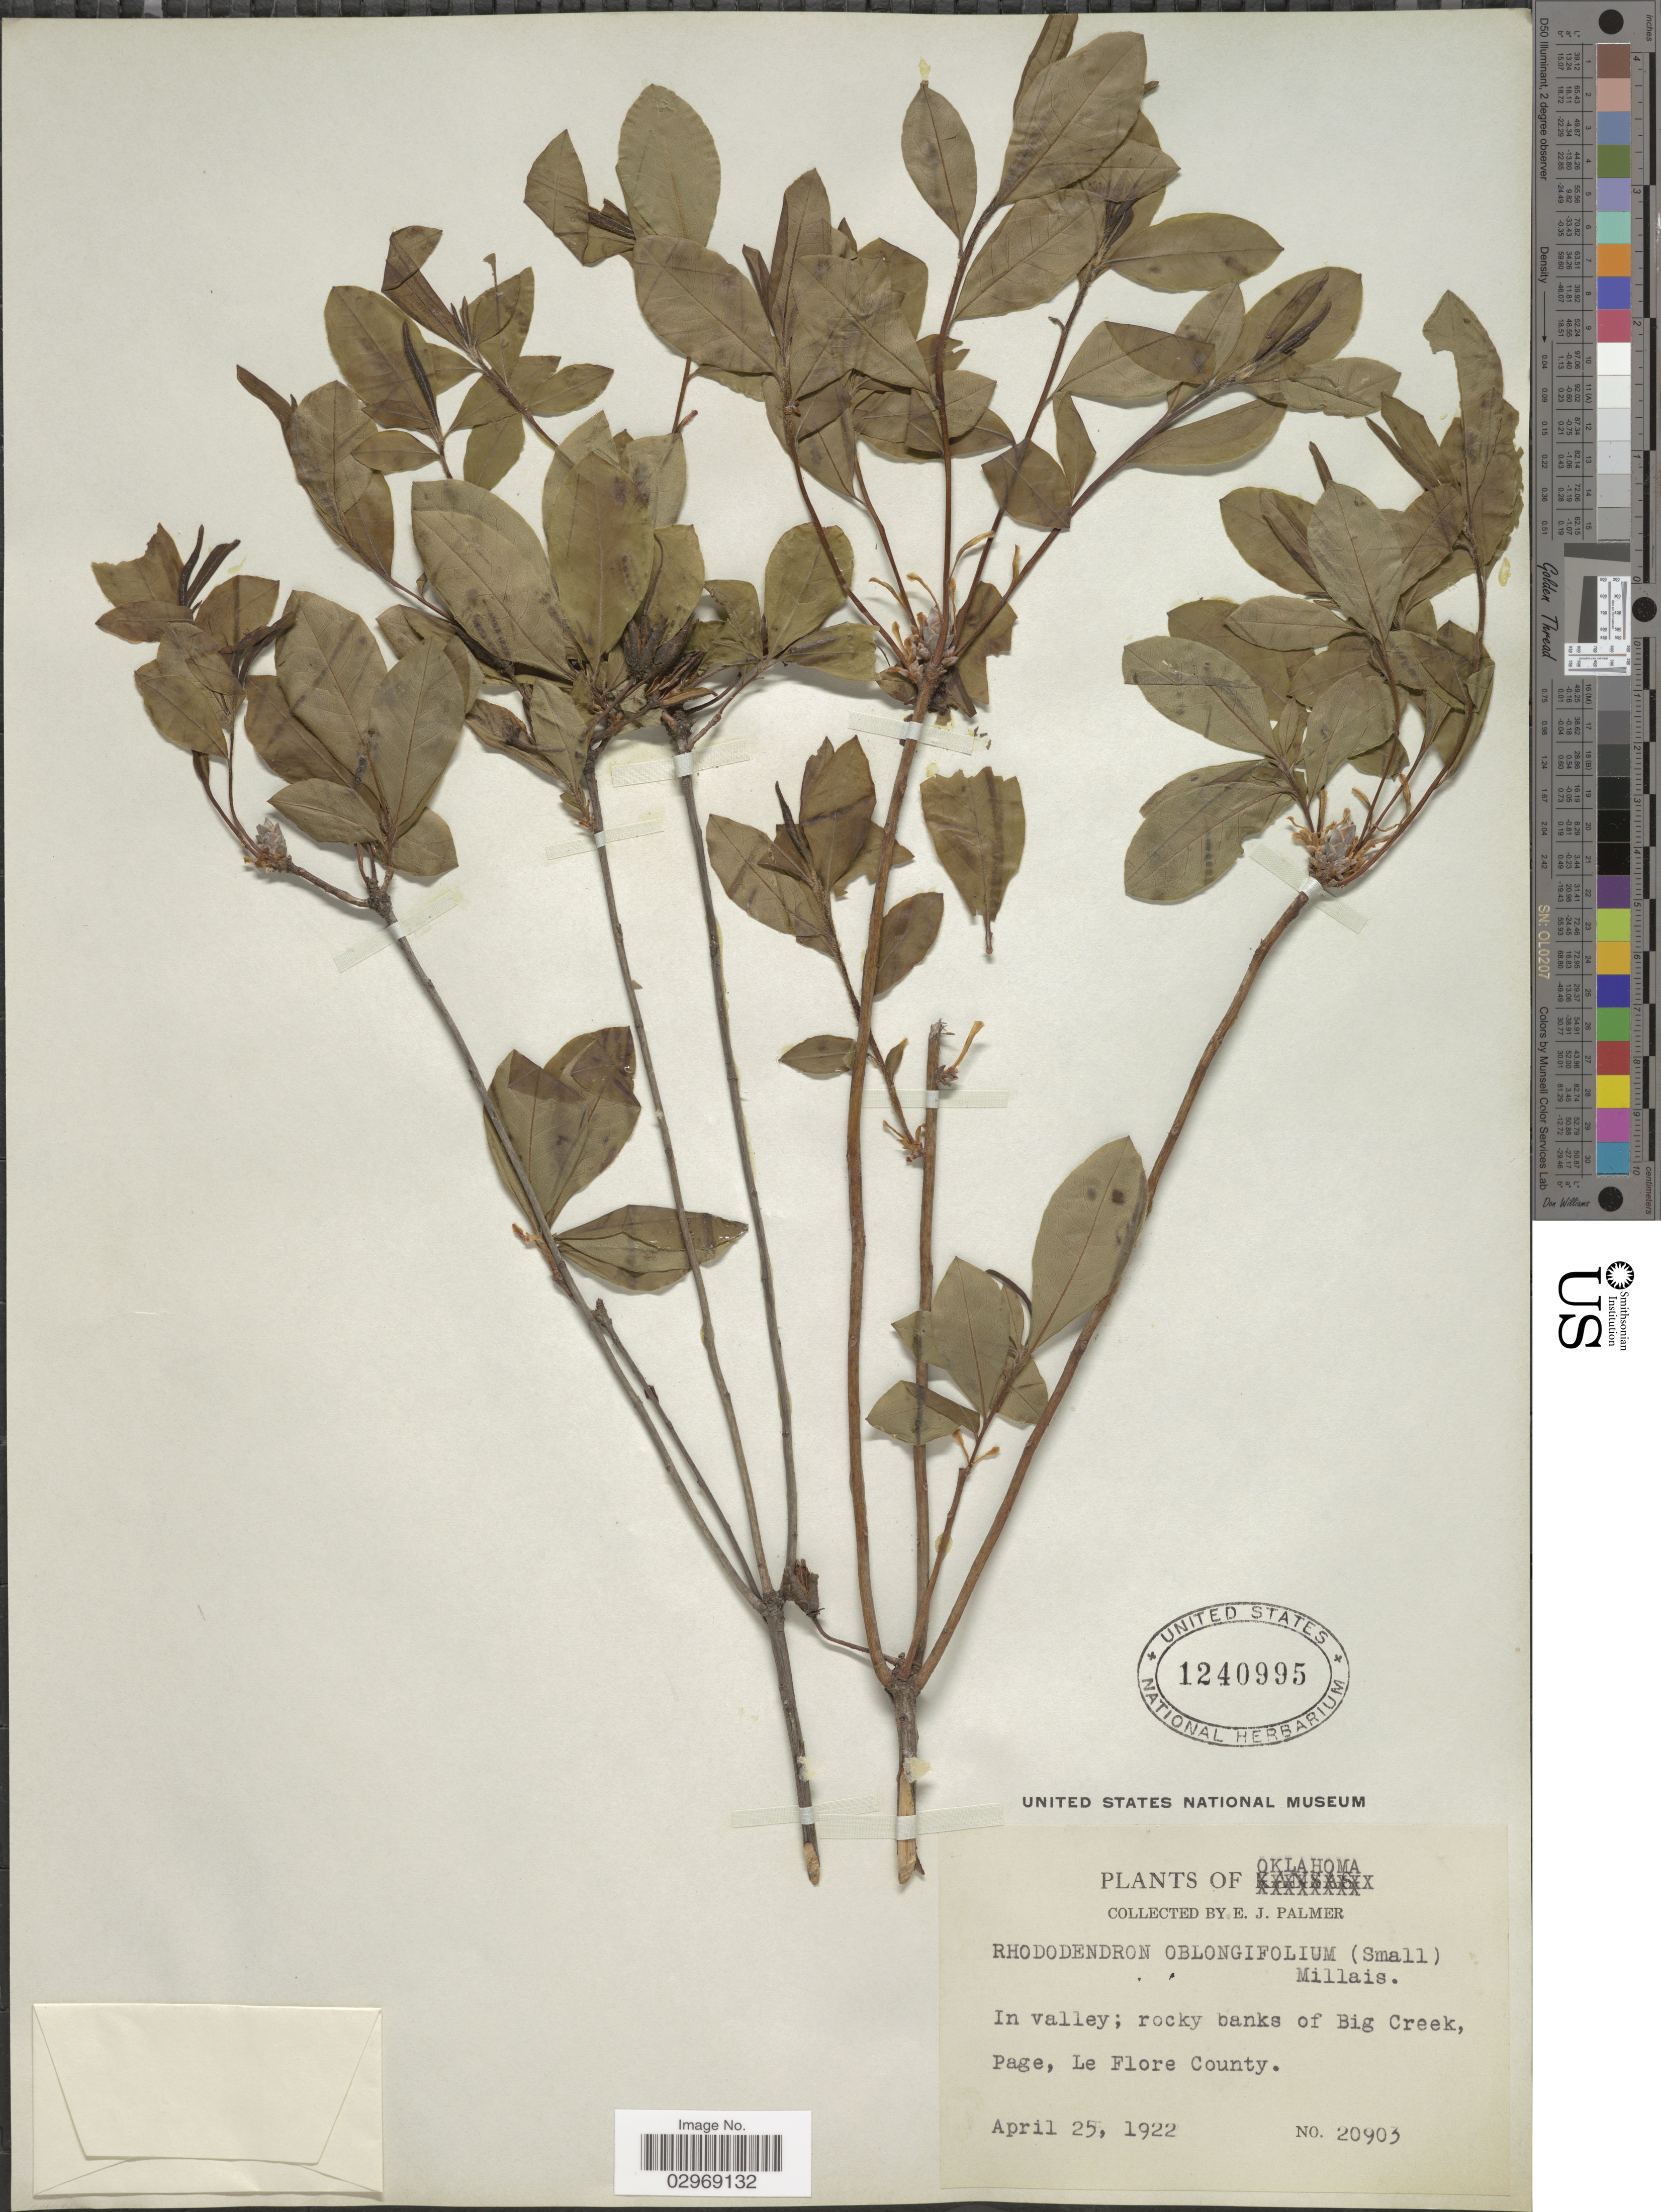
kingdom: Plantae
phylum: Tracheophyta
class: Magnoliopsida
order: Ericales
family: Ericaceae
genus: Rhododendron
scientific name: Rhododendron oblongifolium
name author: (Small) Millais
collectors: E. J. Palmer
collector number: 20903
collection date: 1922-04-25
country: United States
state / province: Oklahoma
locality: In valley; rocky banks of Big Creek, Page, Le Flore County.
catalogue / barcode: US 1240995